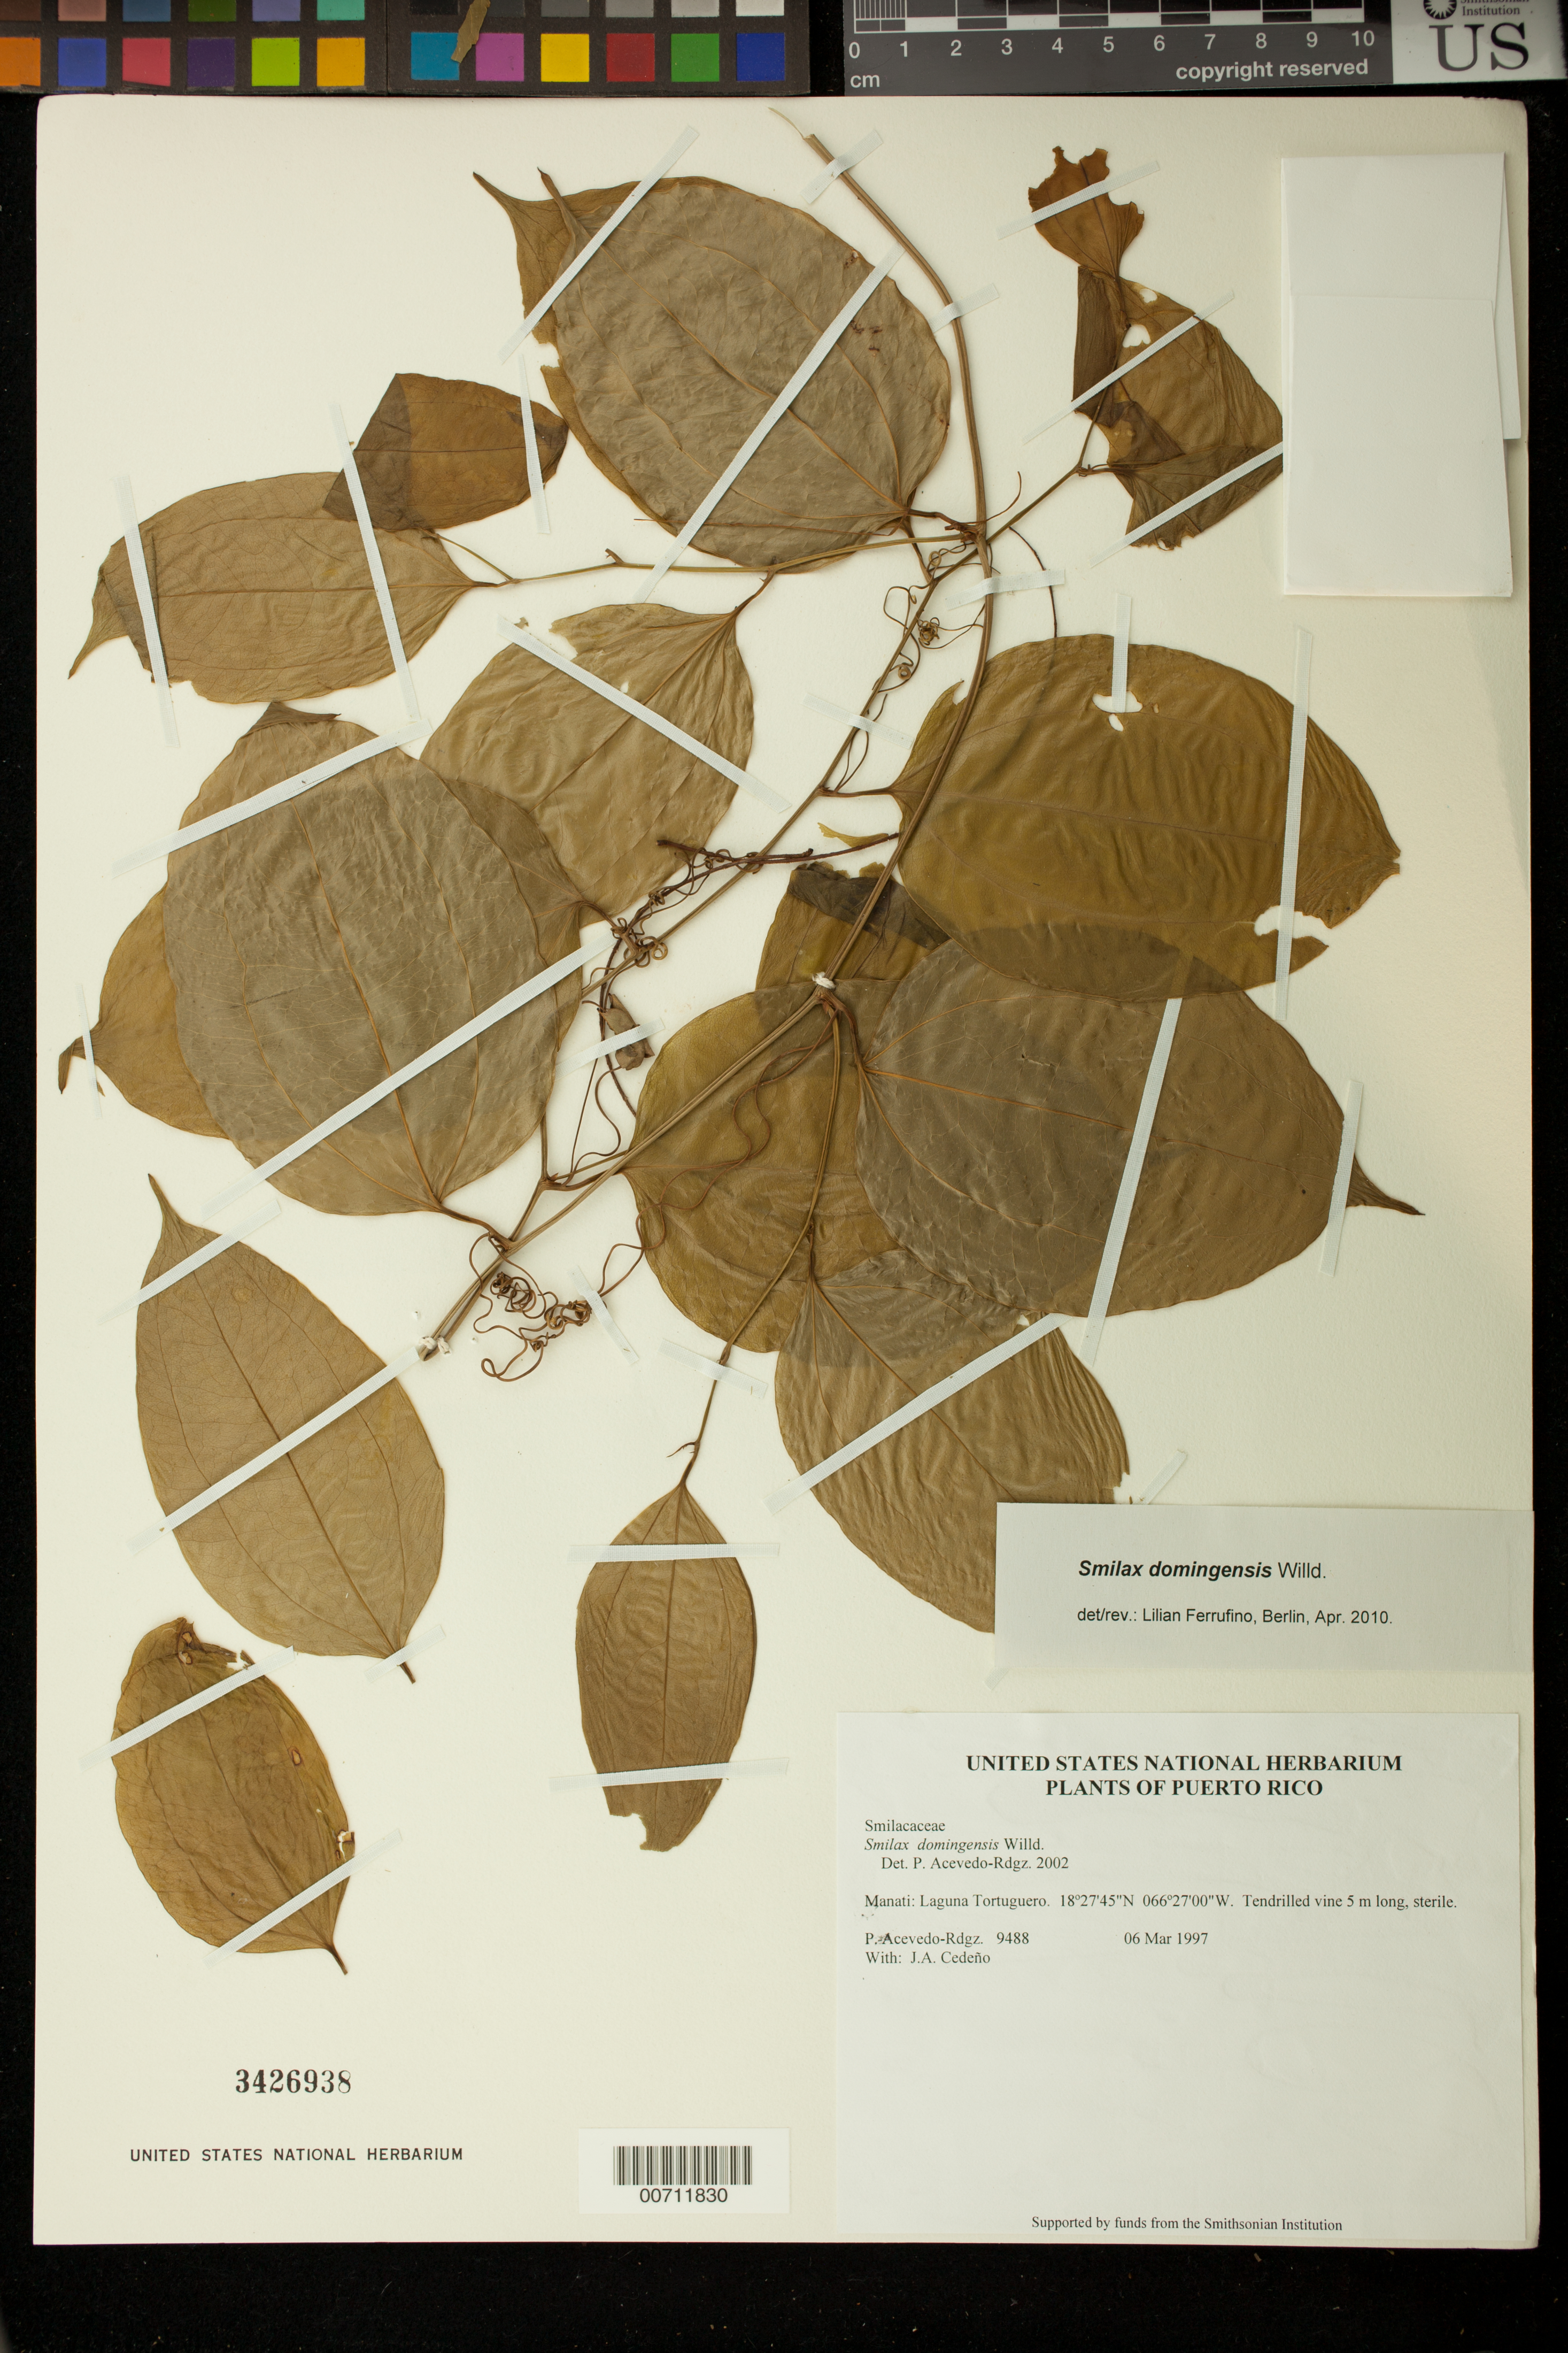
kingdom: Plantae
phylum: Tracheophyta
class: Liliopsida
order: Liliales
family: Smilacaceae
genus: Smilax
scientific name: Smilax domingensis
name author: Willd.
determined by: Acevedo-Rodríguez, P., (BOT), Smithsonian Institution - National Museum of Natural History (UNITED STATES)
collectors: P. Acevedo-Rodr. & J. A. Cedeño M.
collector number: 9488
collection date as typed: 06 Mar 1997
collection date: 1997-03-06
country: Puerto Rico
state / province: Manatí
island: Puerto Rico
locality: Manatí: Laguna Tortuguero.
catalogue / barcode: US 3426938